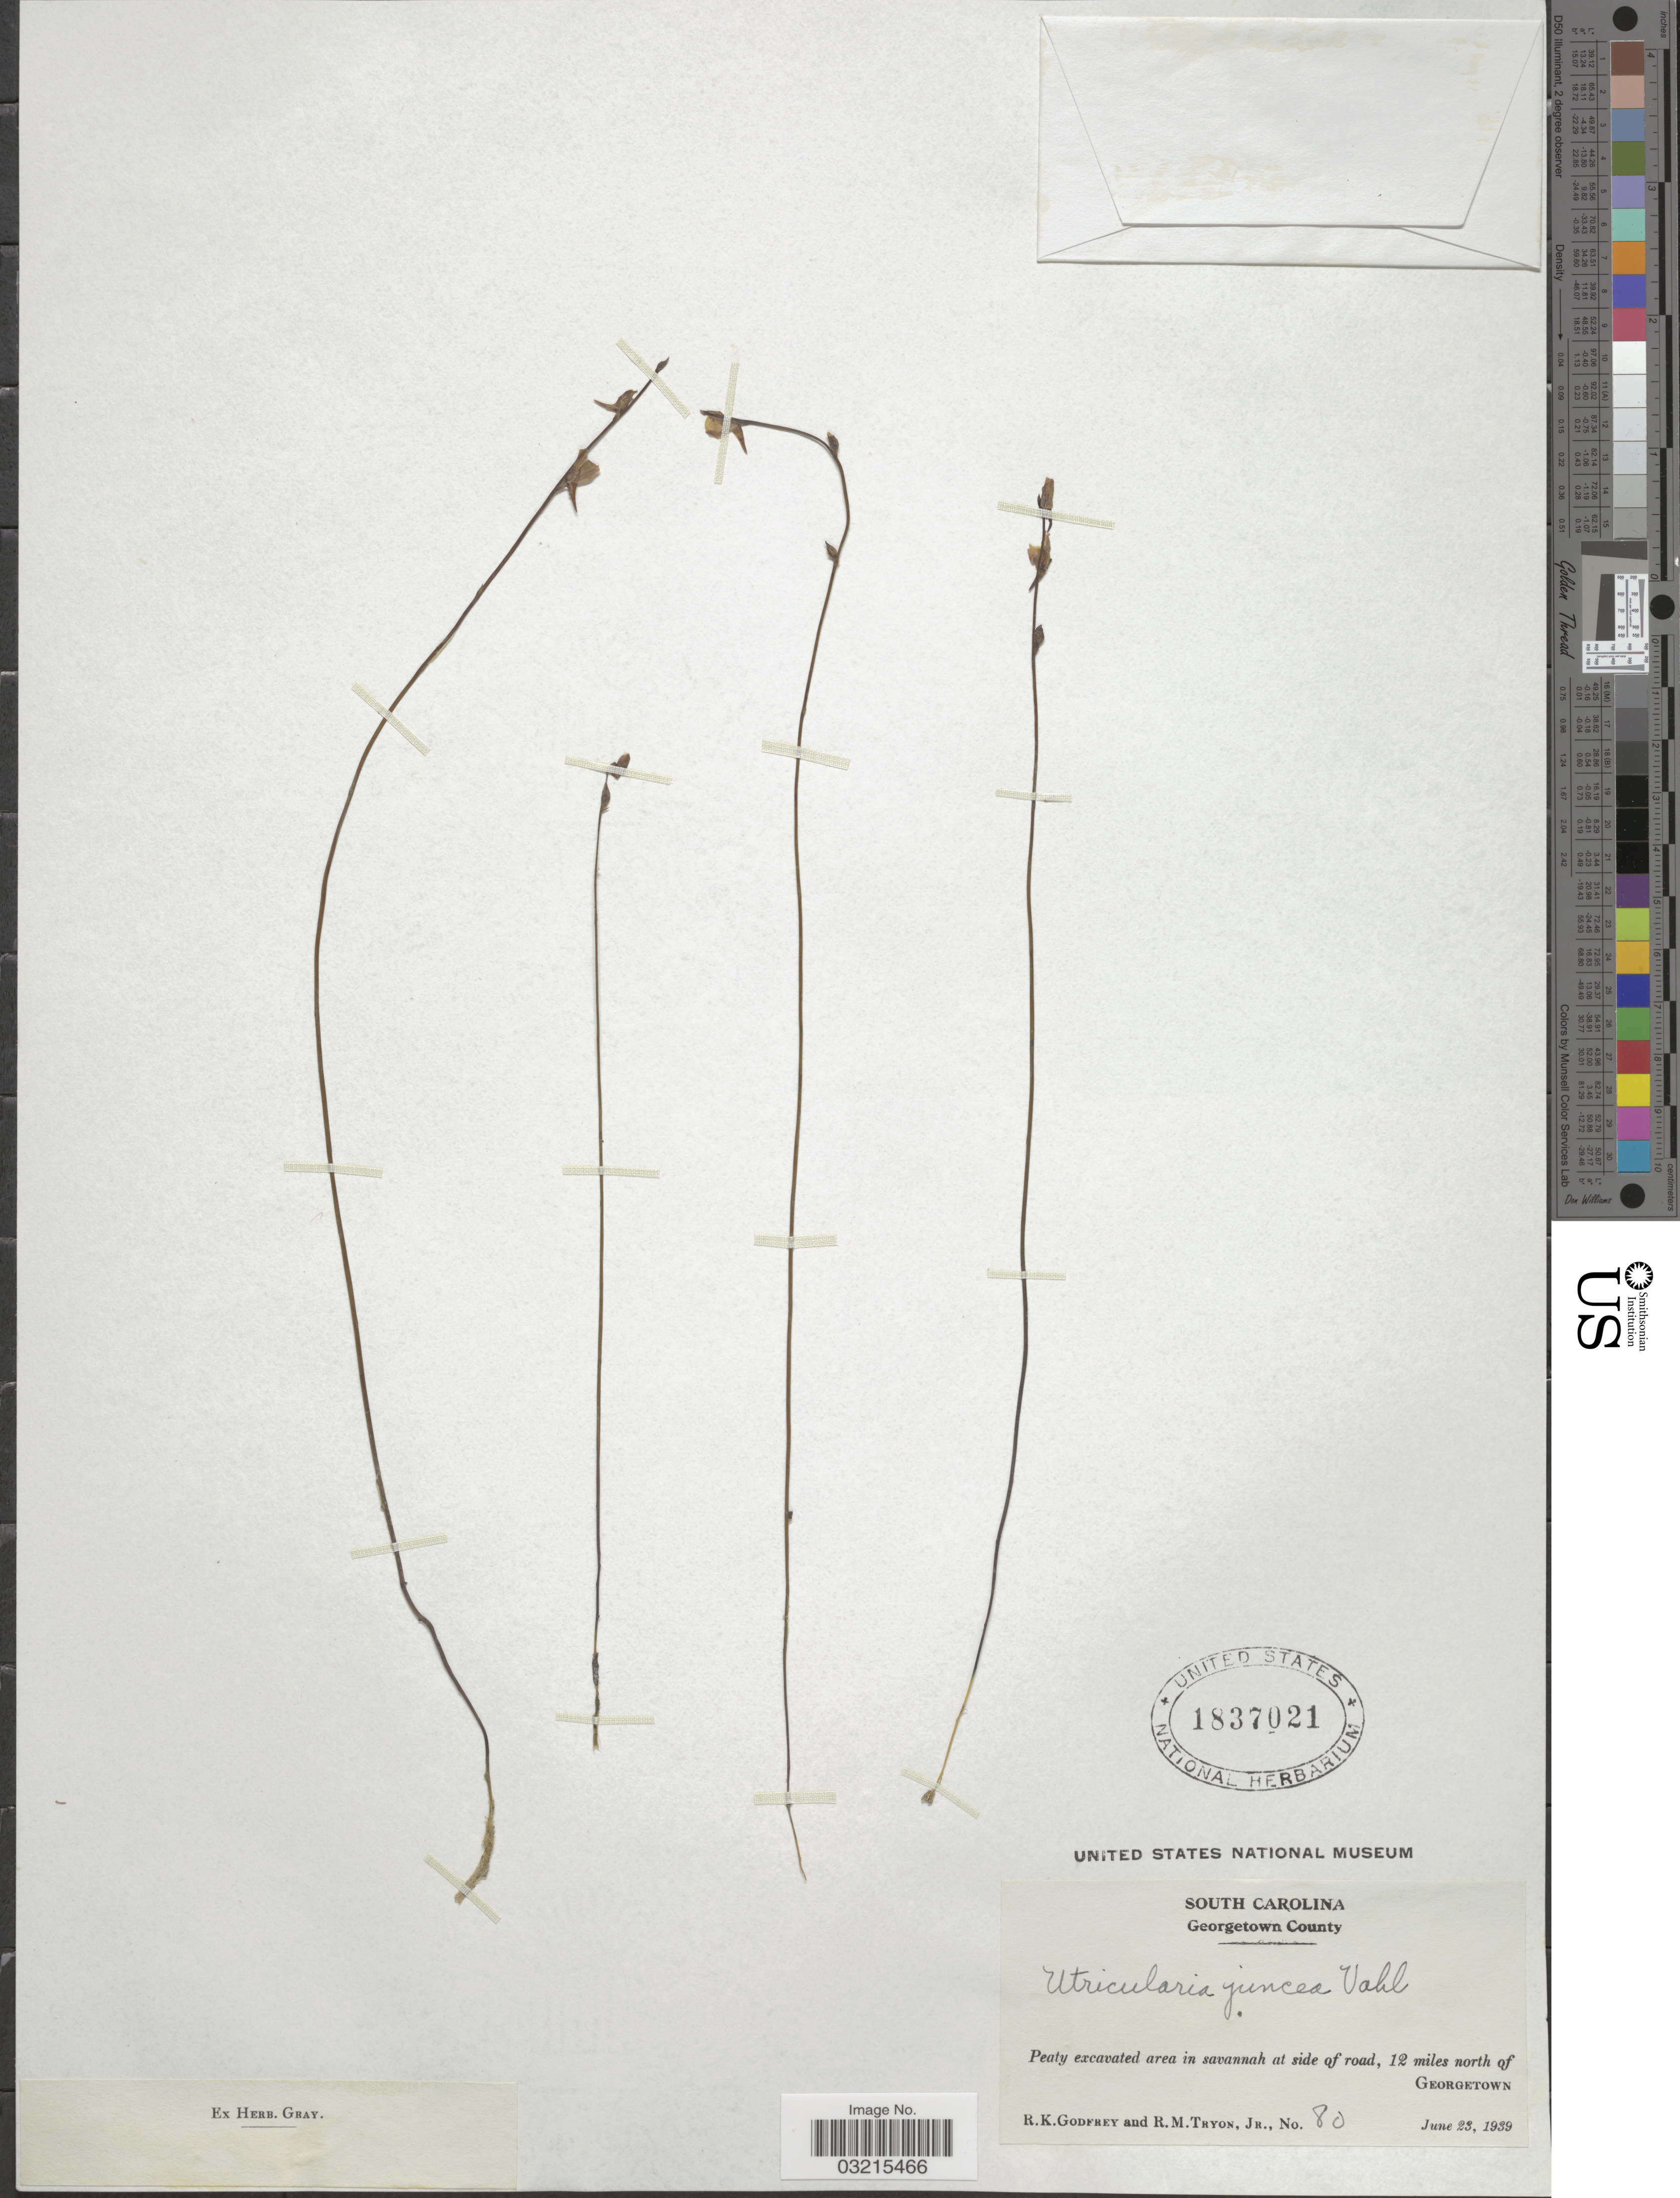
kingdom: Plantae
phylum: Tracheophyta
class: Magnoliopsida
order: Lamiales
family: Lentibulariaceae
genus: Utricularia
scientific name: Utricularia juncea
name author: Vahl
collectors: R. K. Godfrey & R. Tryon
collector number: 80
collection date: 1939-06-23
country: United States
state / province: South Carolina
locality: Georgetown County. Peaty excavated area in savannah at side of road, 12 miles north of Georgetown.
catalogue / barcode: US 1837021